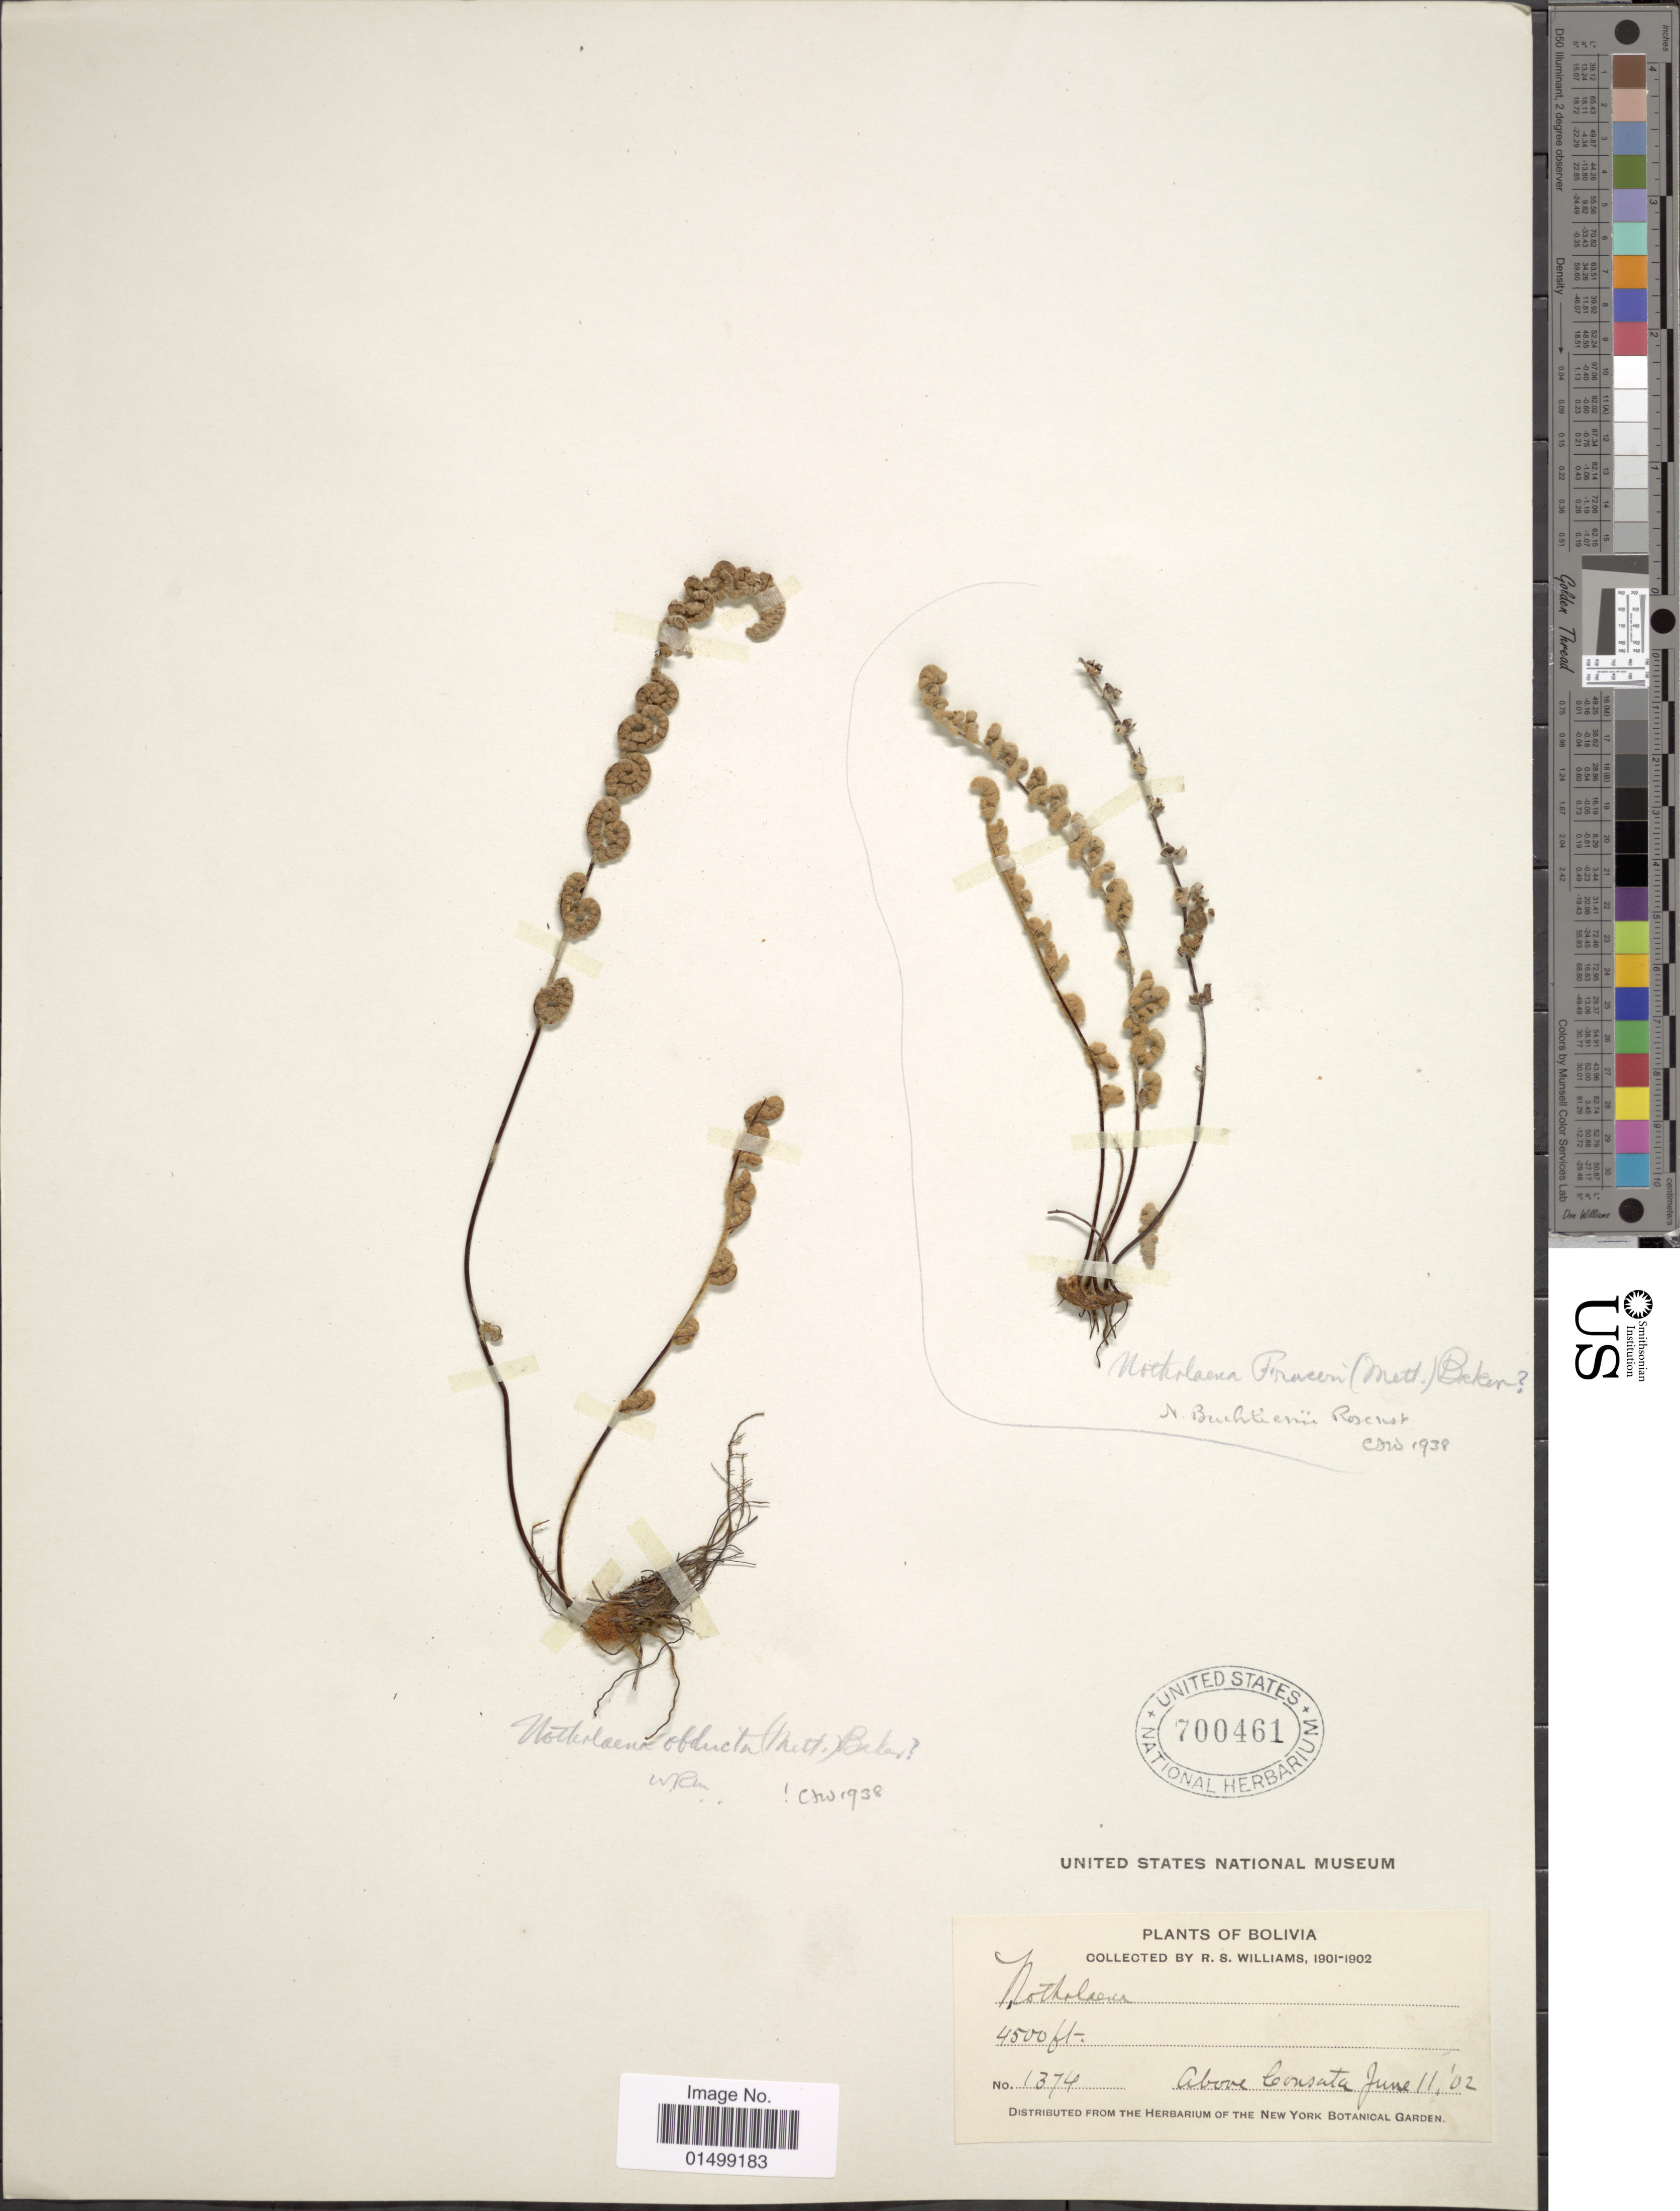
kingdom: Plantae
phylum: Tracheophyta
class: Polypodiopsida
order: Polypodiales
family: Pteridaceae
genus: Cheilanthes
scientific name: Cheilanthes obducta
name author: (Mett.) Baker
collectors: R. S. Williams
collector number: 1374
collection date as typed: June 11 '02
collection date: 1902-06-11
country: Bolivia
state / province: La Páz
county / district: Larecaja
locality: Above Consata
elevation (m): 1372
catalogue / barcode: US 700461